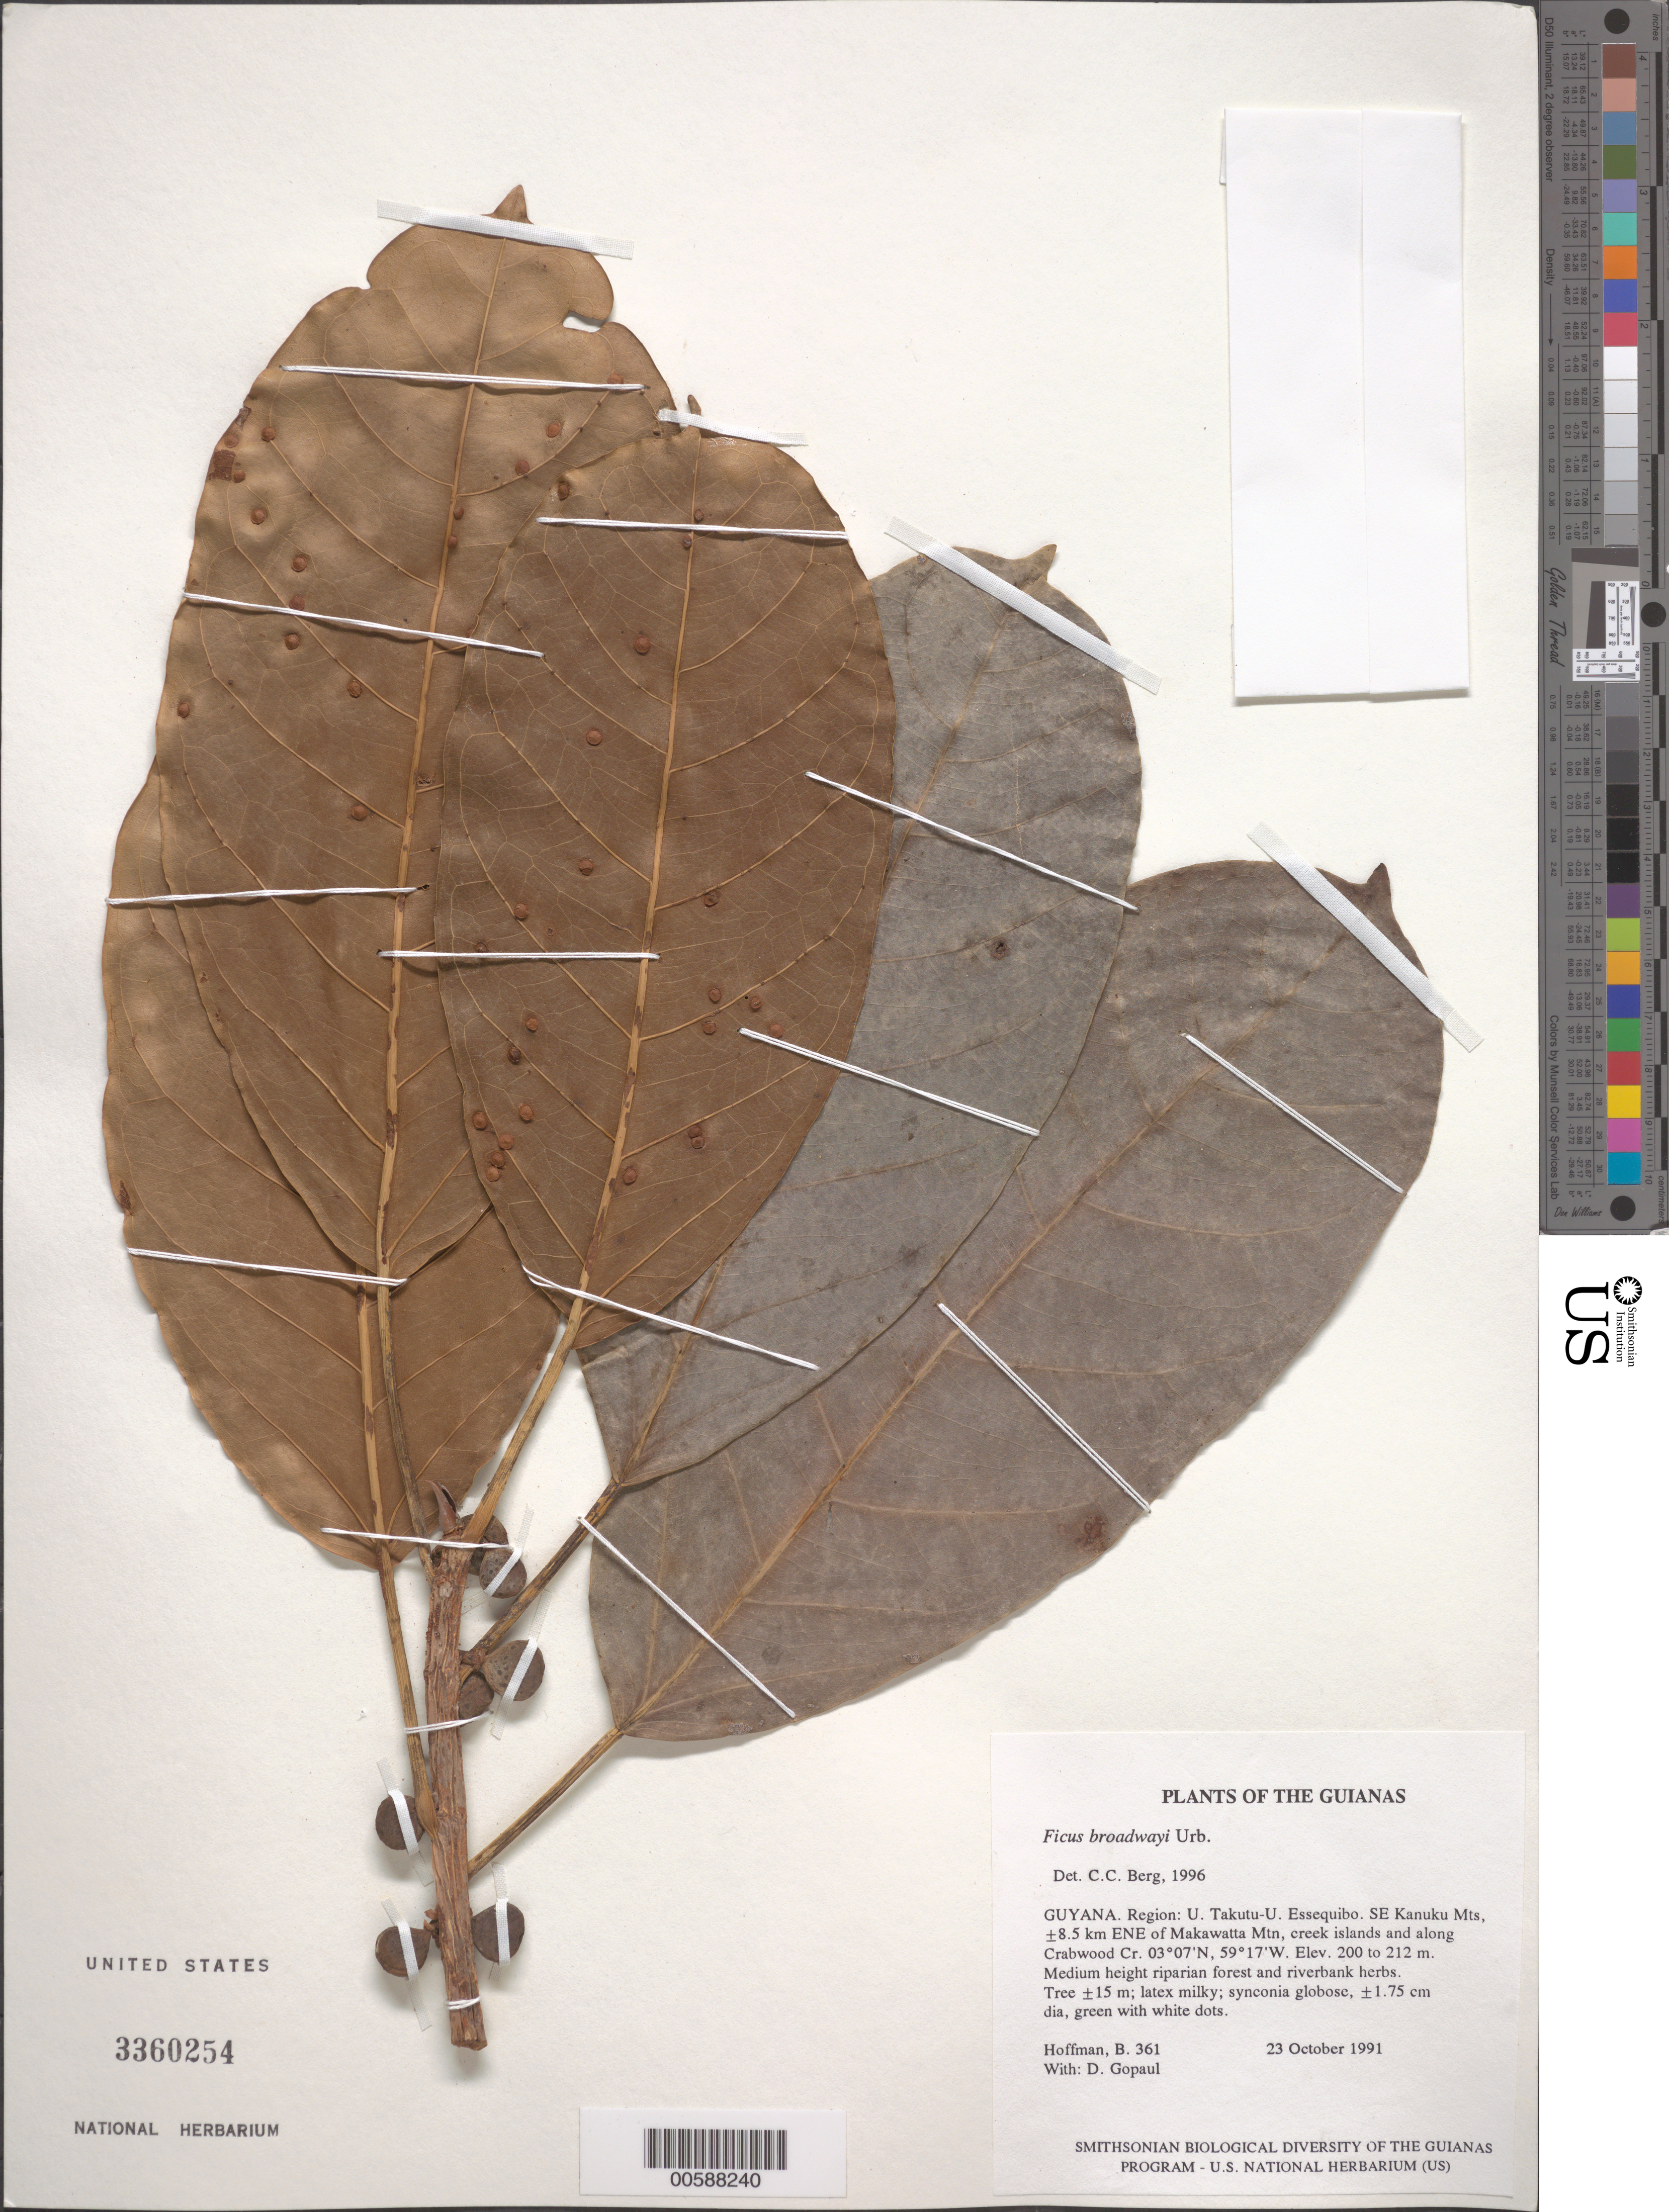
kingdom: Plantae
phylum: Tracheophyta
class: Magnoliopsida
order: Rosales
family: Moraceae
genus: Ficus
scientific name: Ficus broadwayi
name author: Urb.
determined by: Berg, C. C.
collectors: B. Hoffman & D. Gopaul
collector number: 361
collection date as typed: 23 October 1991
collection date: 1991-10-23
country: Guyana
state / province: U. Takutu-U. Essequibo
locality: SE Kanuku Mts, ±8.5 km ENE of Makawatta Mtn, creek islands and along Crabwood Creek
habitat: Medium height riparian forest and riverbank herbs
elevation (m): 200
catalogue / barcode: US 3360254